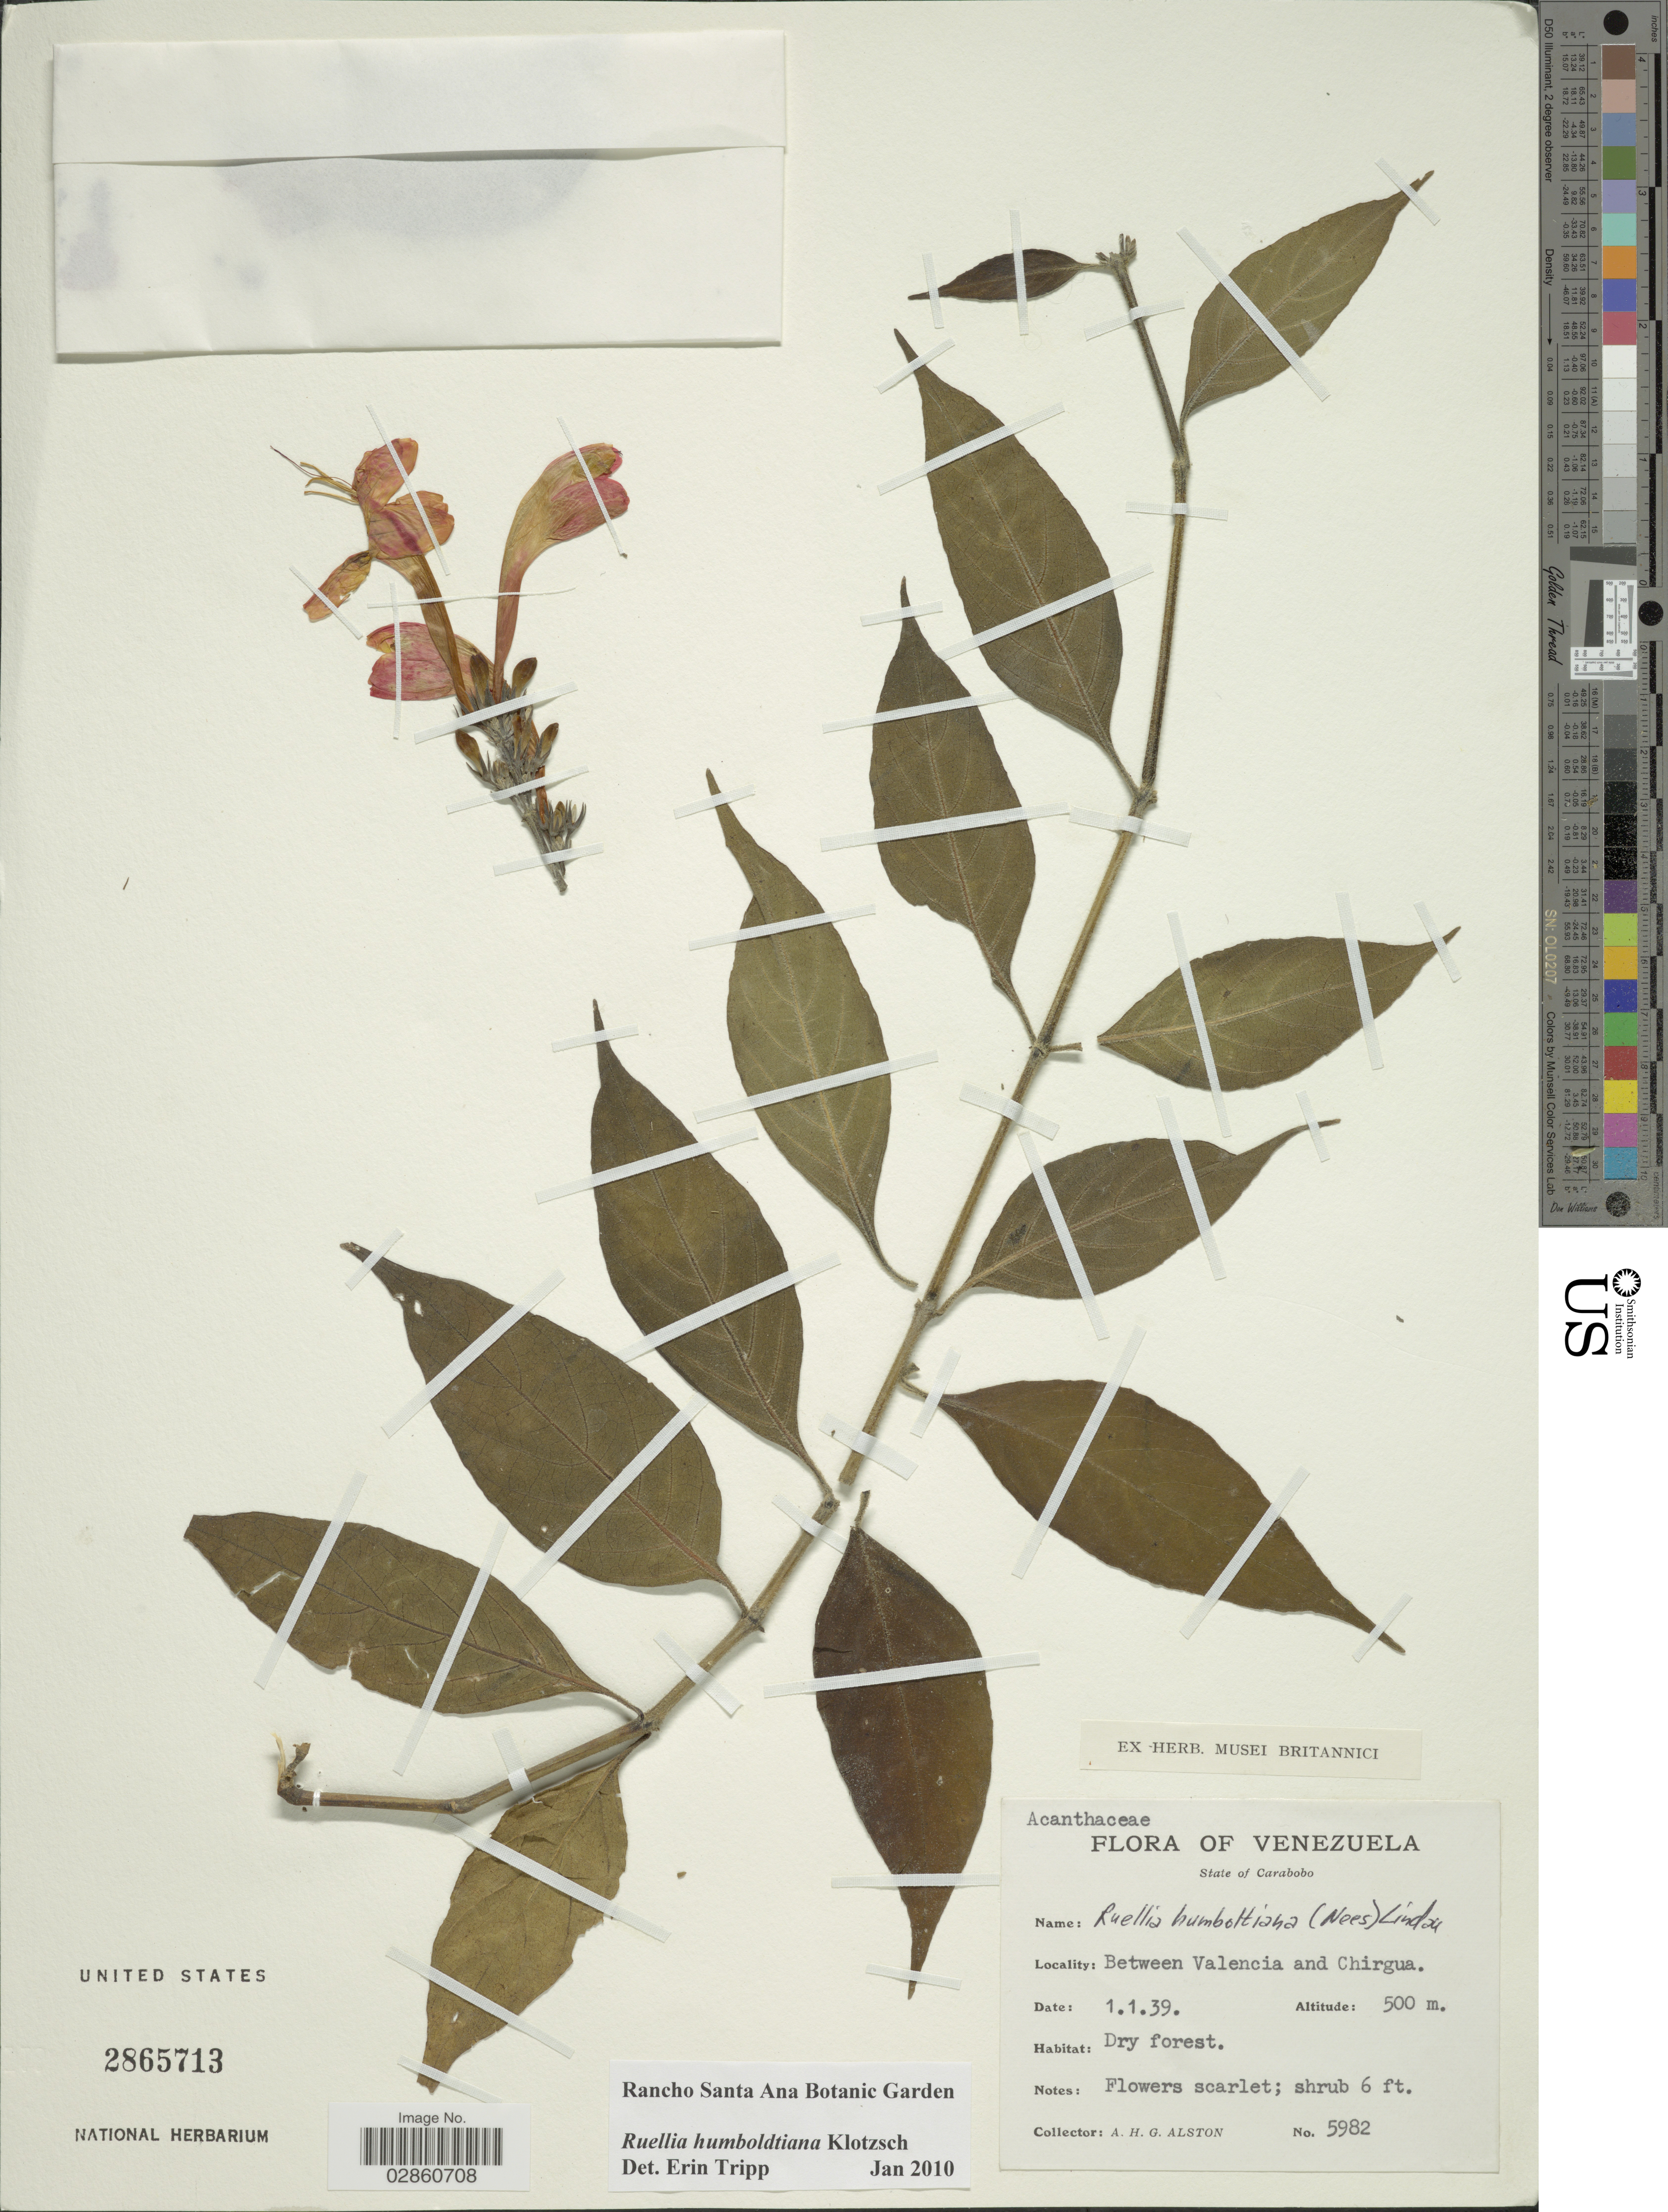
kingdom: Plantae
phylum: Tracheophyta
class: Magnoliopsida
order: Lamiales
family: Acanthaceae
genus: Ruellia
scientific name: Ruellia humboldtiana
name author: (Nees) Lindau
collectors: A. H. Alston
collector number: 5982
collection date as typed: Transcribed d/m/y: 1/1/39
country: Venezuela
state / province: Carabobo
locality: State of Carabobo. Between Valencia and Chirgua.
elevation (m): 500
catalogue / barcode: US 2865713